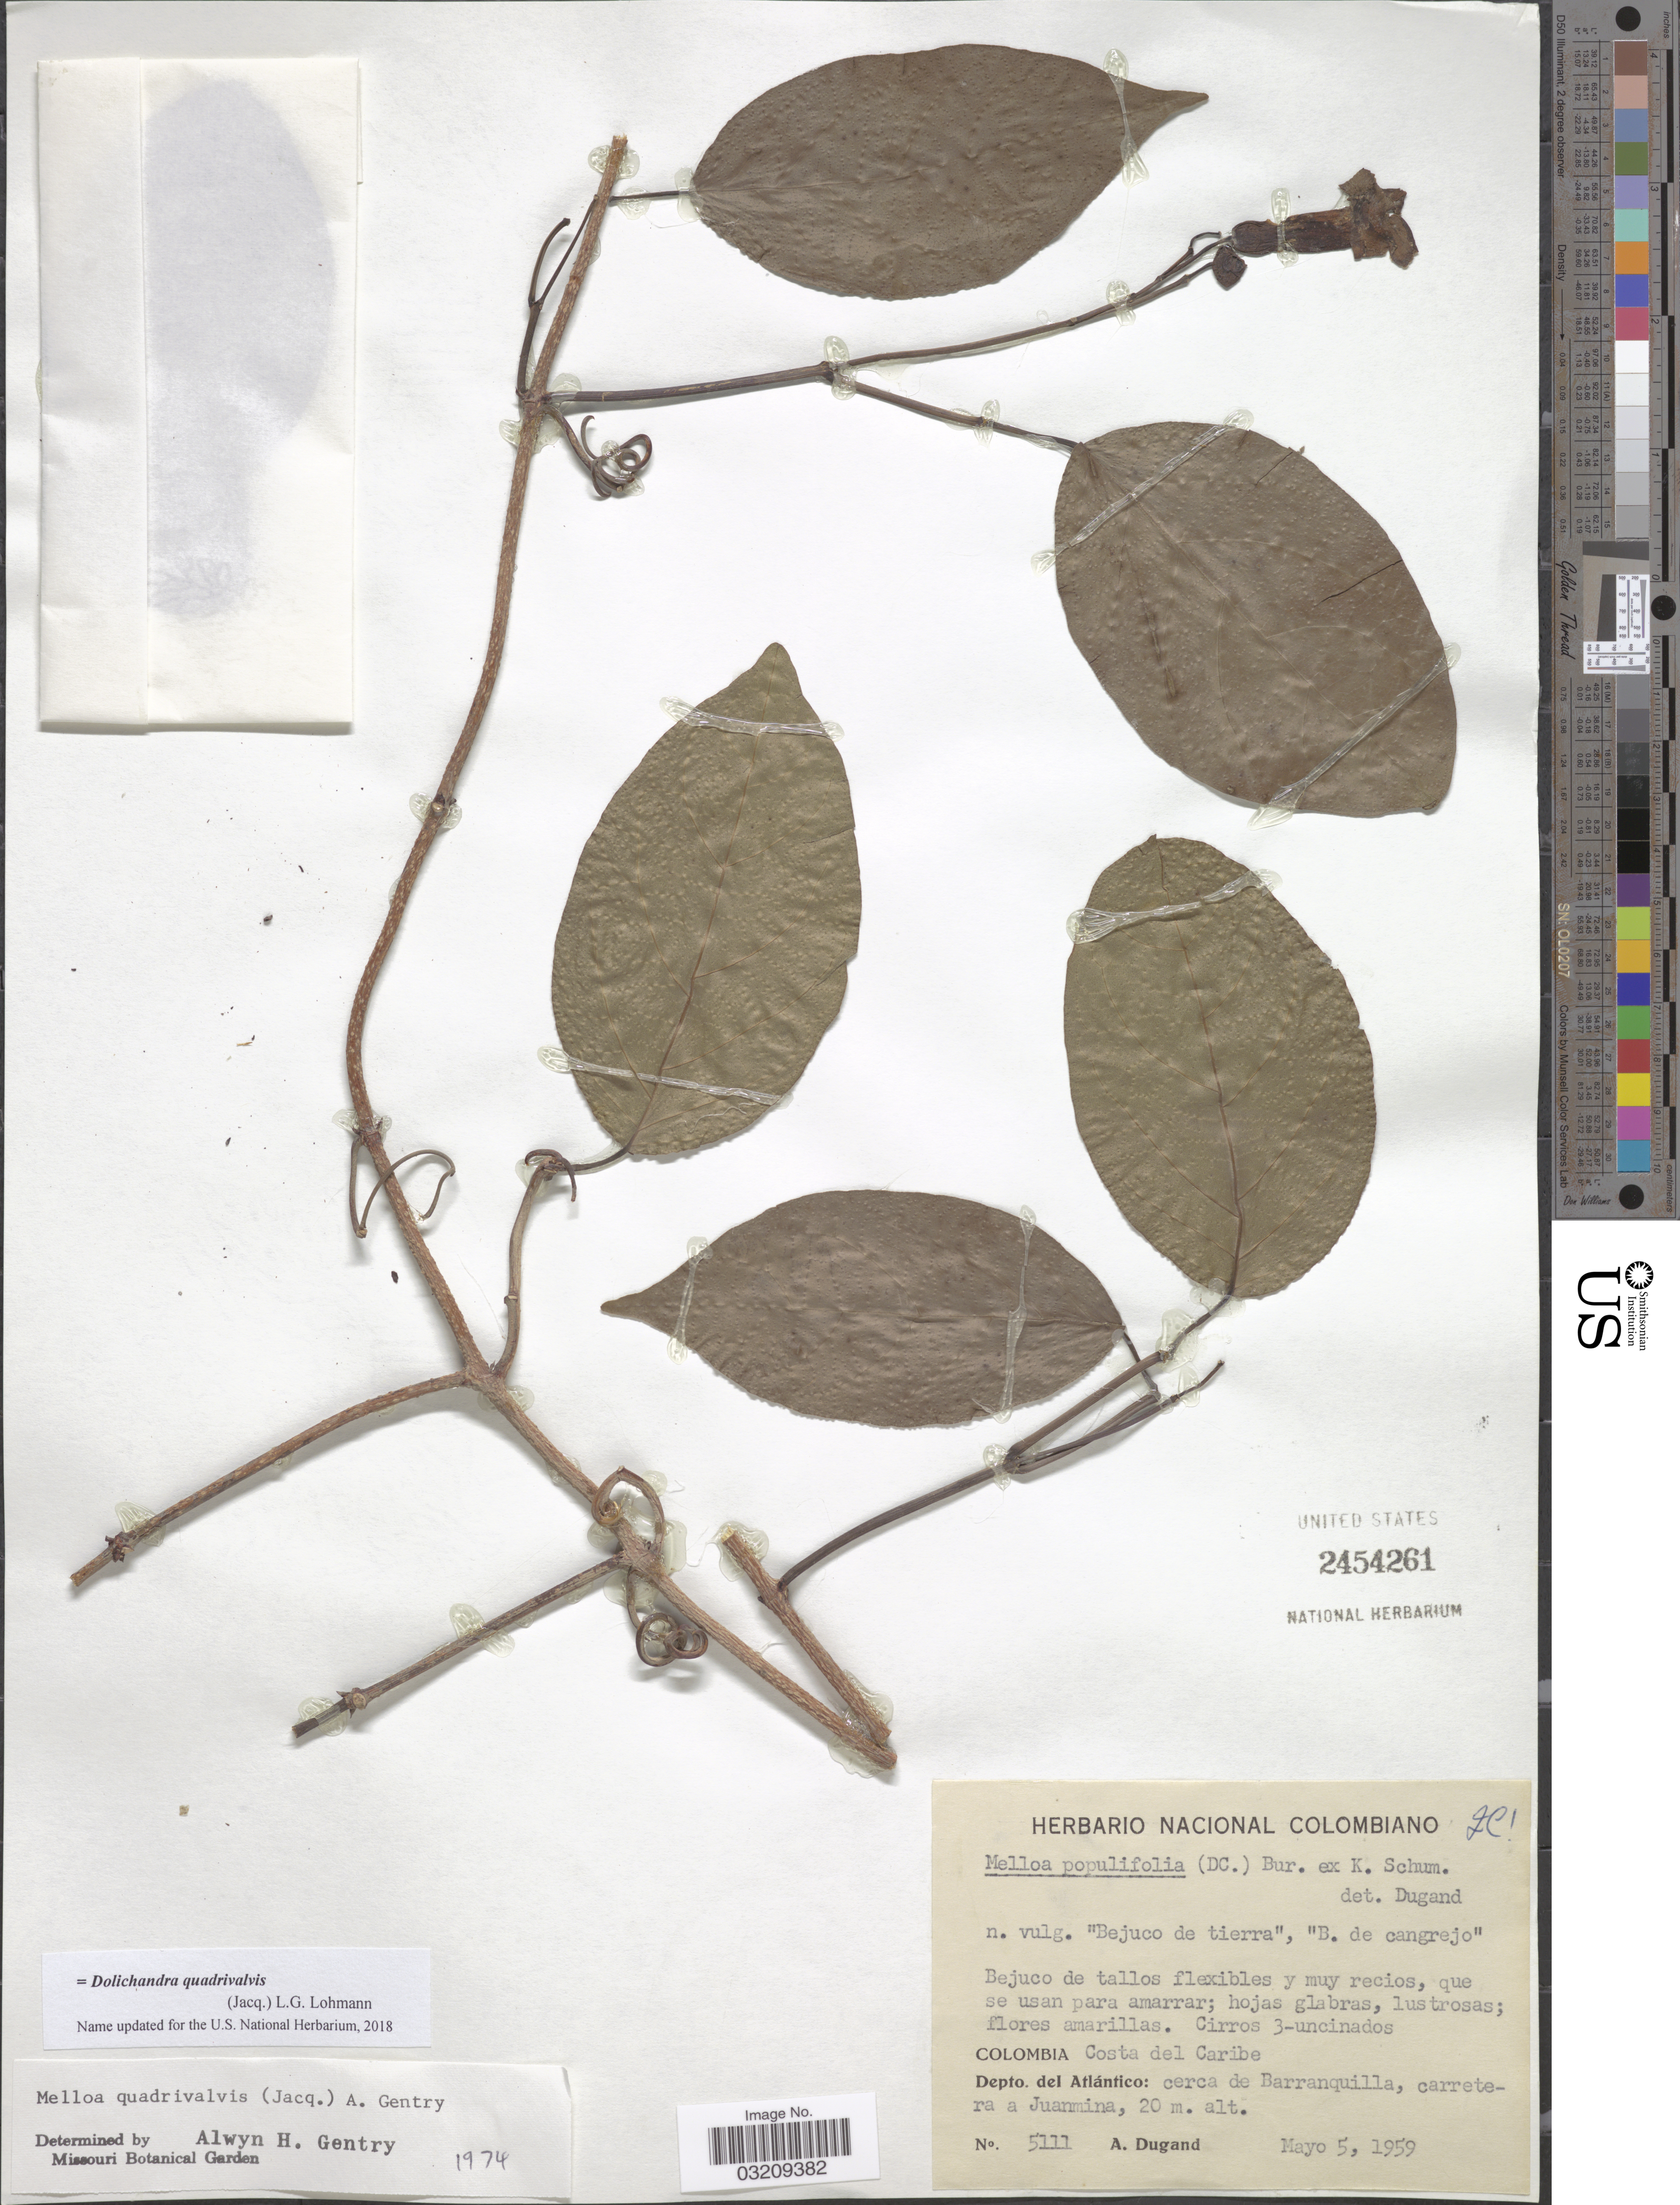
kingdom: Plantae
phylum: Tracheophyta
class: Magnoliopsida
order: Lamiales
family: Bignoniaceae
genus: Dolichandra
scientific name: Dolichandra quadrivalvis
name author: (Jacq.) L.G. Lohmann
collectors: A. Dugand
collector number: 5111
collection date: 1959-05-05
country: Colombia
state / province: Atlántico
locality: Costa del Caribe. Depto. del Atlántico: cerca de Barranquilla, carretera a Juanmina.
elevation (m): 20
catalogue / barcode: US 2454261